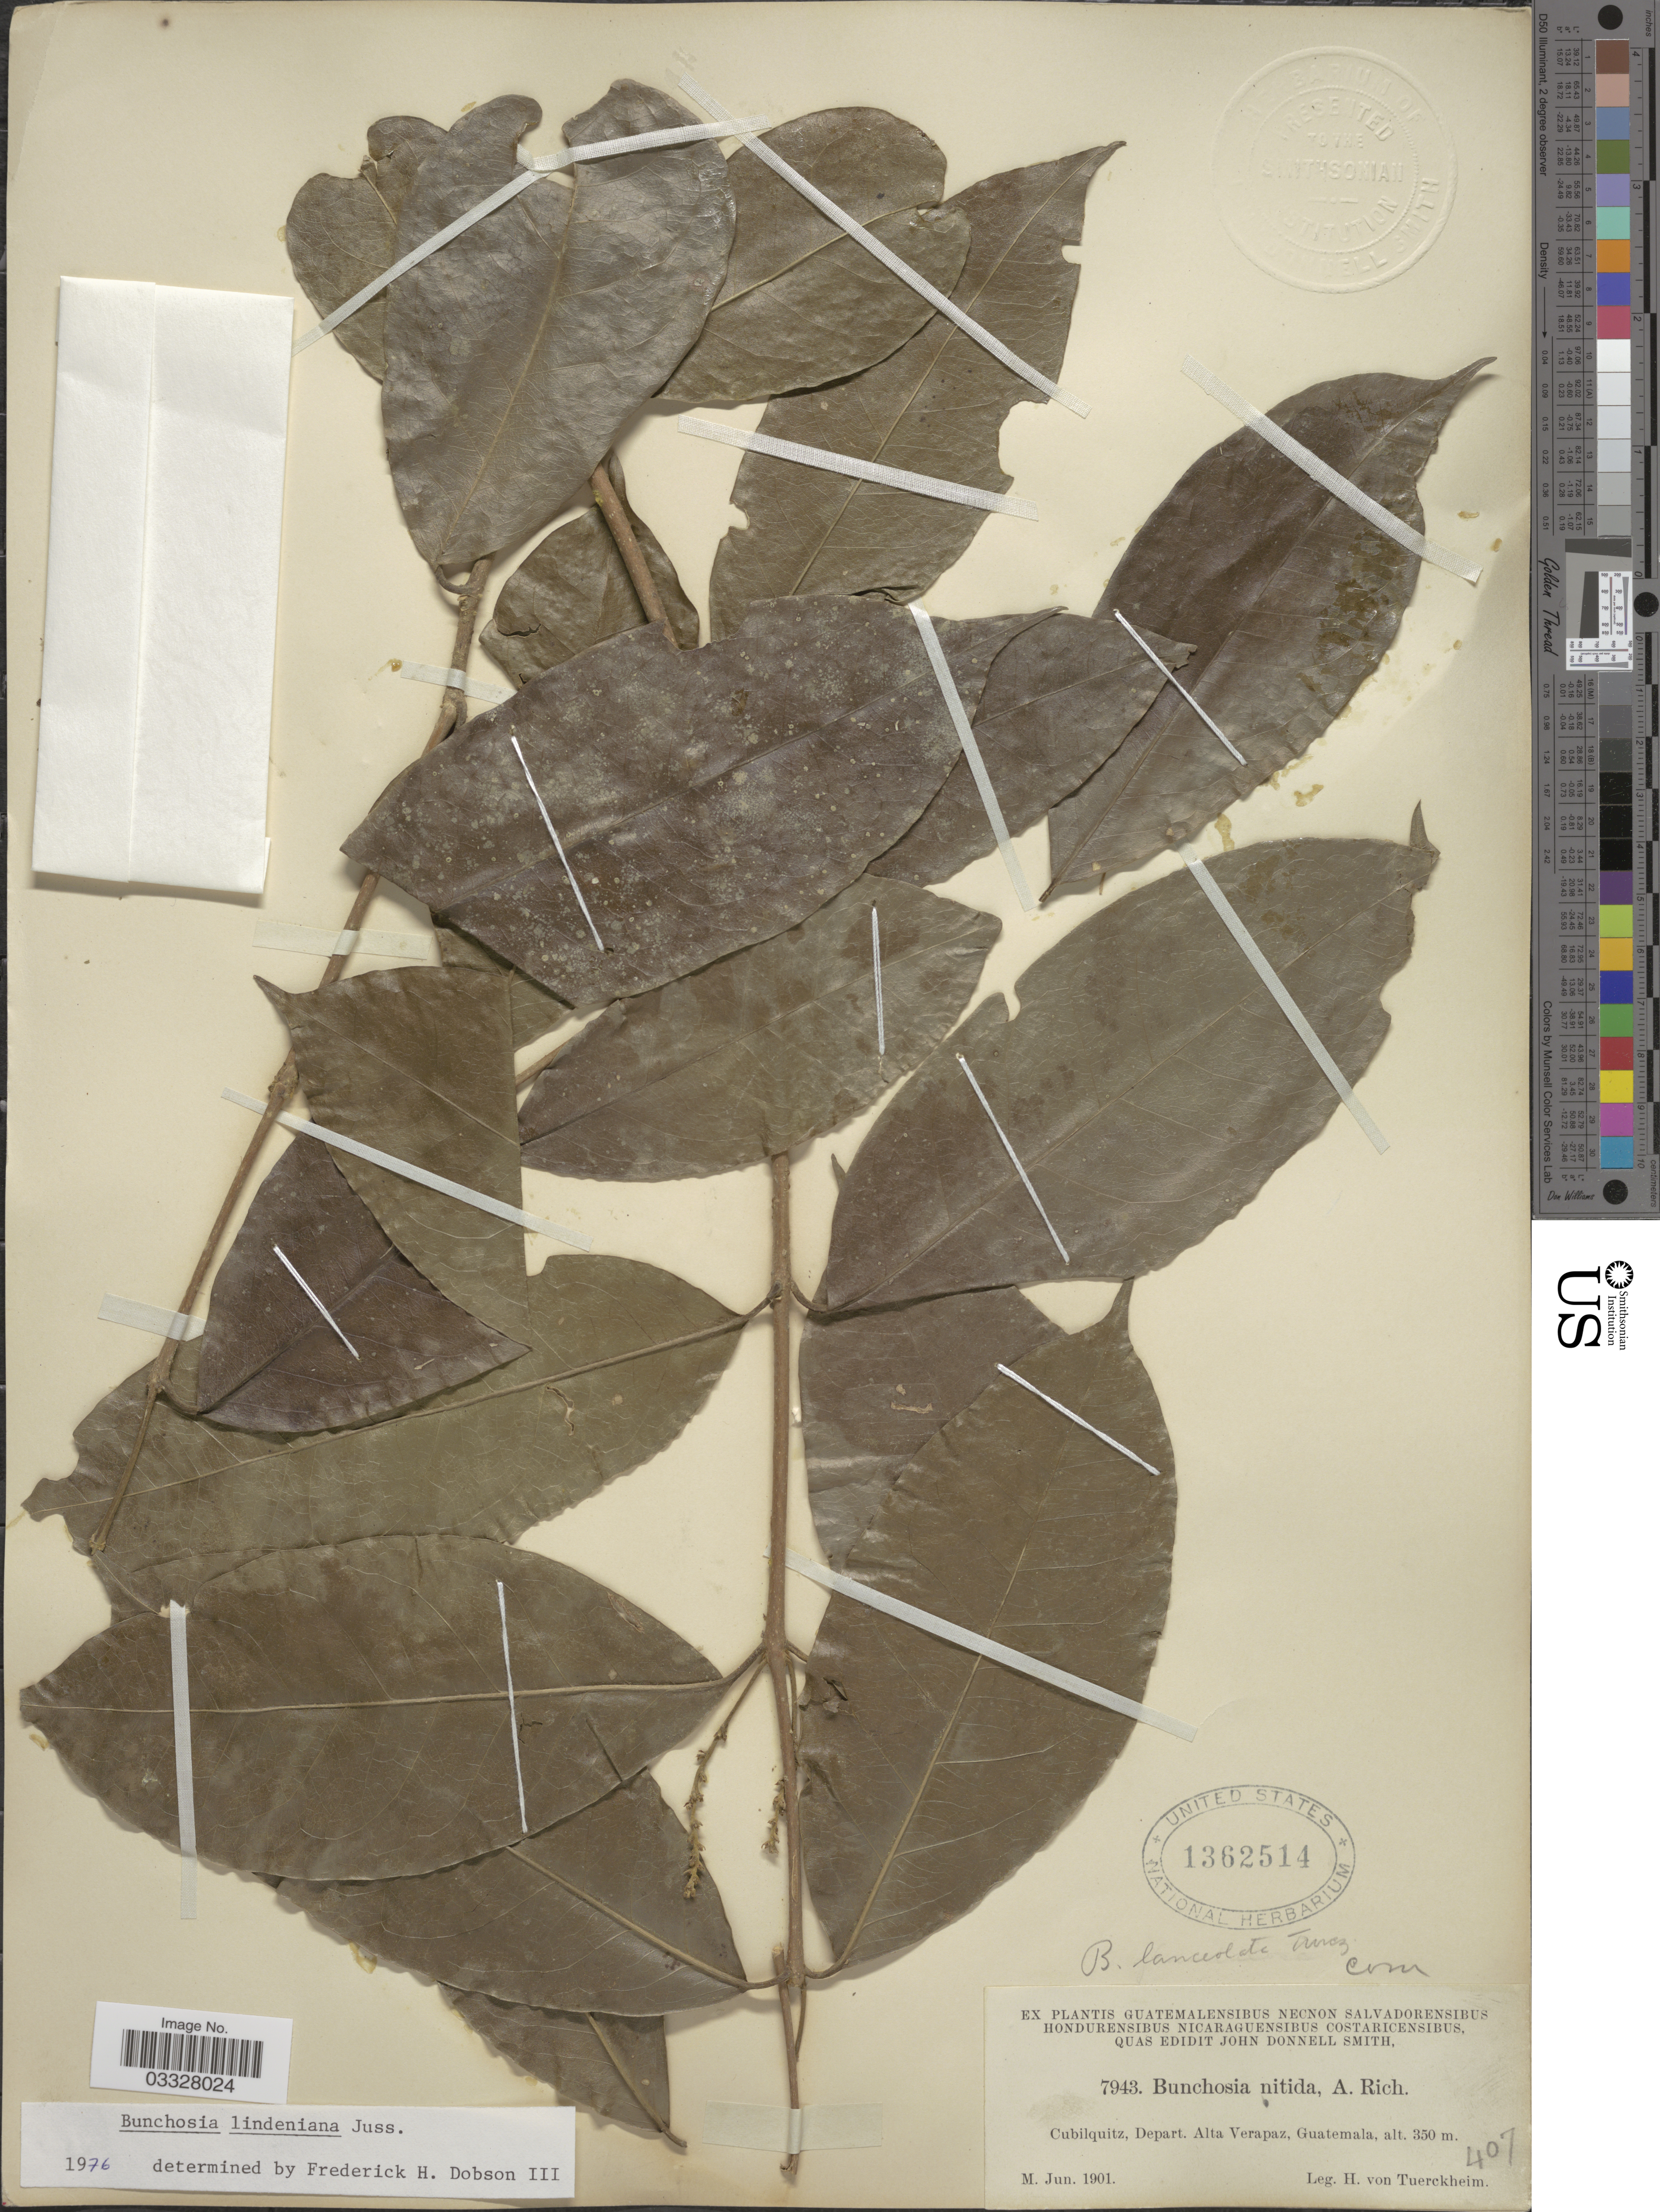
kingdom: Plantae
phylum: Tracheophyta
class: Magnoliopsida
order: Malpighiales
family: Malpighiaceae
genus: Bunchosia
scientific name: Bunchosia lindeniana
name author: A. Juss.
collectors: H. von Tuerckheim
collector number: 7943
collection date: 1901-06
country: Guatemala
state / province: Alta Verapaz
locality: Cubilquitz, Depart. Alta Verapaz.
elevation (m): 350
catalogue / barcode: US 1362514